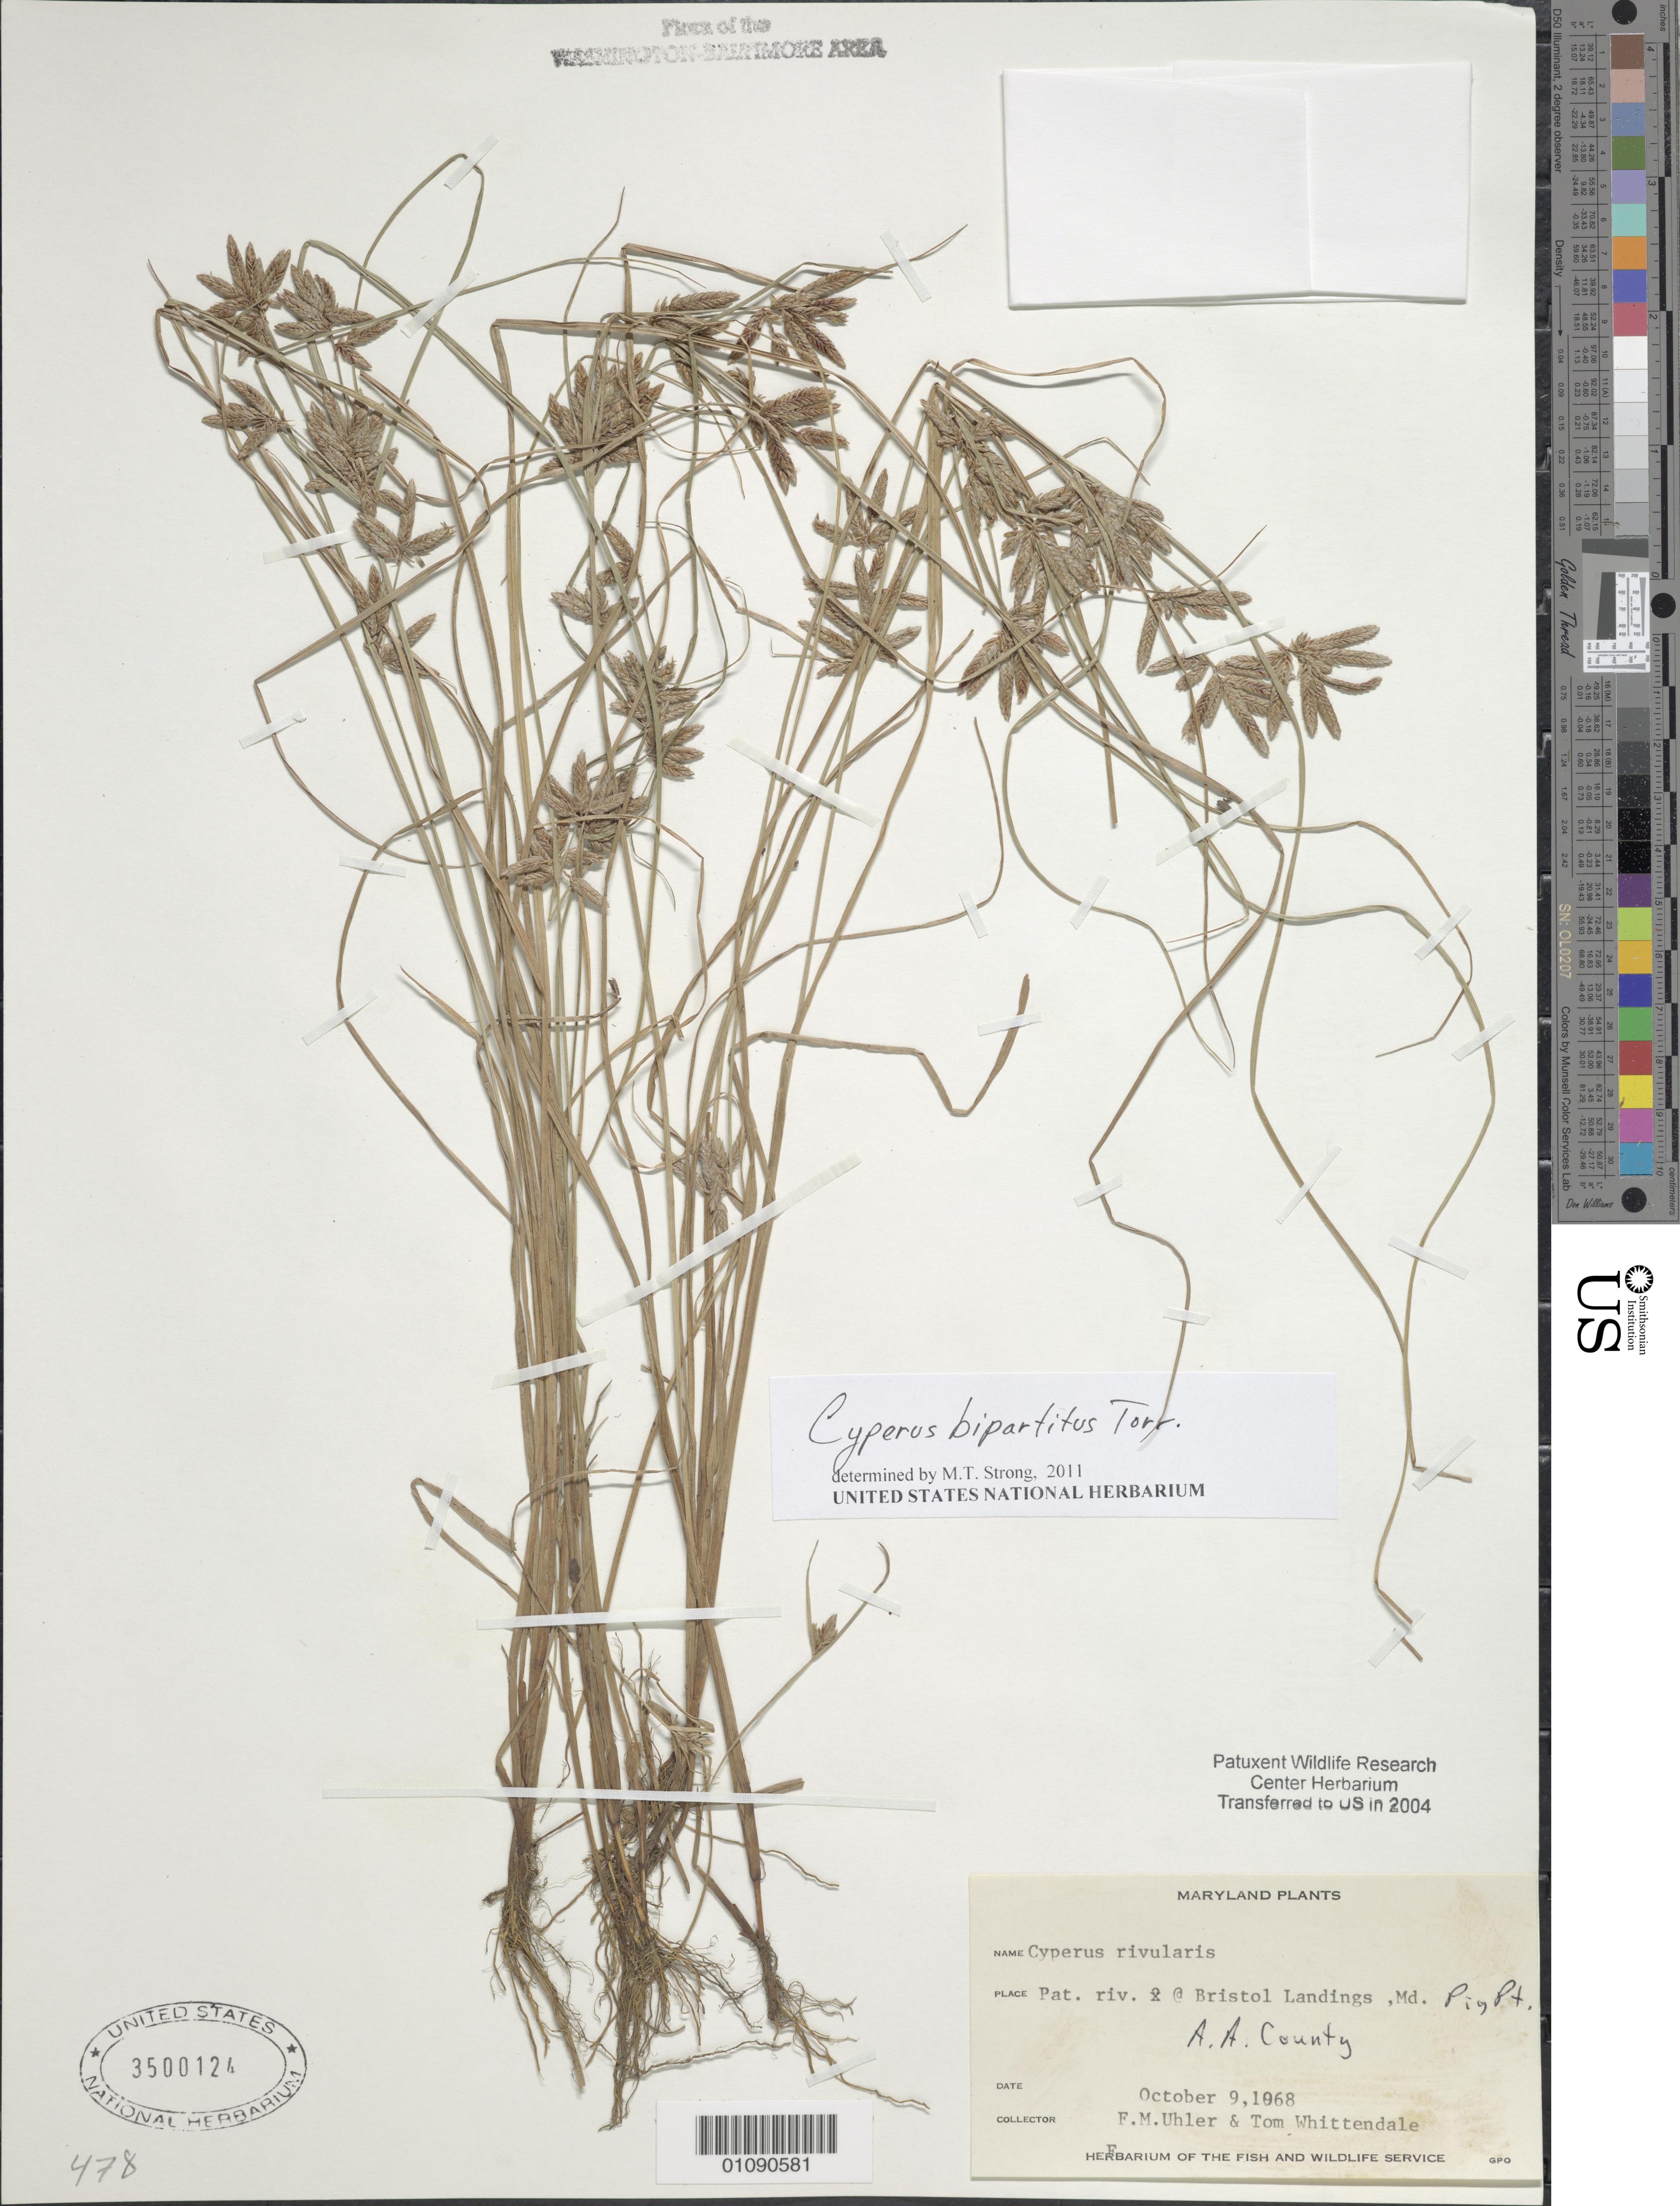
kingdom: Plantae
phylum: Tracheophyta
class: Liliopsida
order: Poales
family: Cyperaceae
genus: Cyperus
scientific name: Cyperus bipartitus Torr.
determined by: Strong, M. T.; Acevedo-Rodríguez, P.; Carrington, C. M.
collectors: F. M. Uhler & T. Whittendale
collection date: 1968-10-09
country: United States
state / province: Maryland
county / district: Anne Arundel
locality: Pig Pt., Bristol Landings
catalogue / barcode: US 3500124